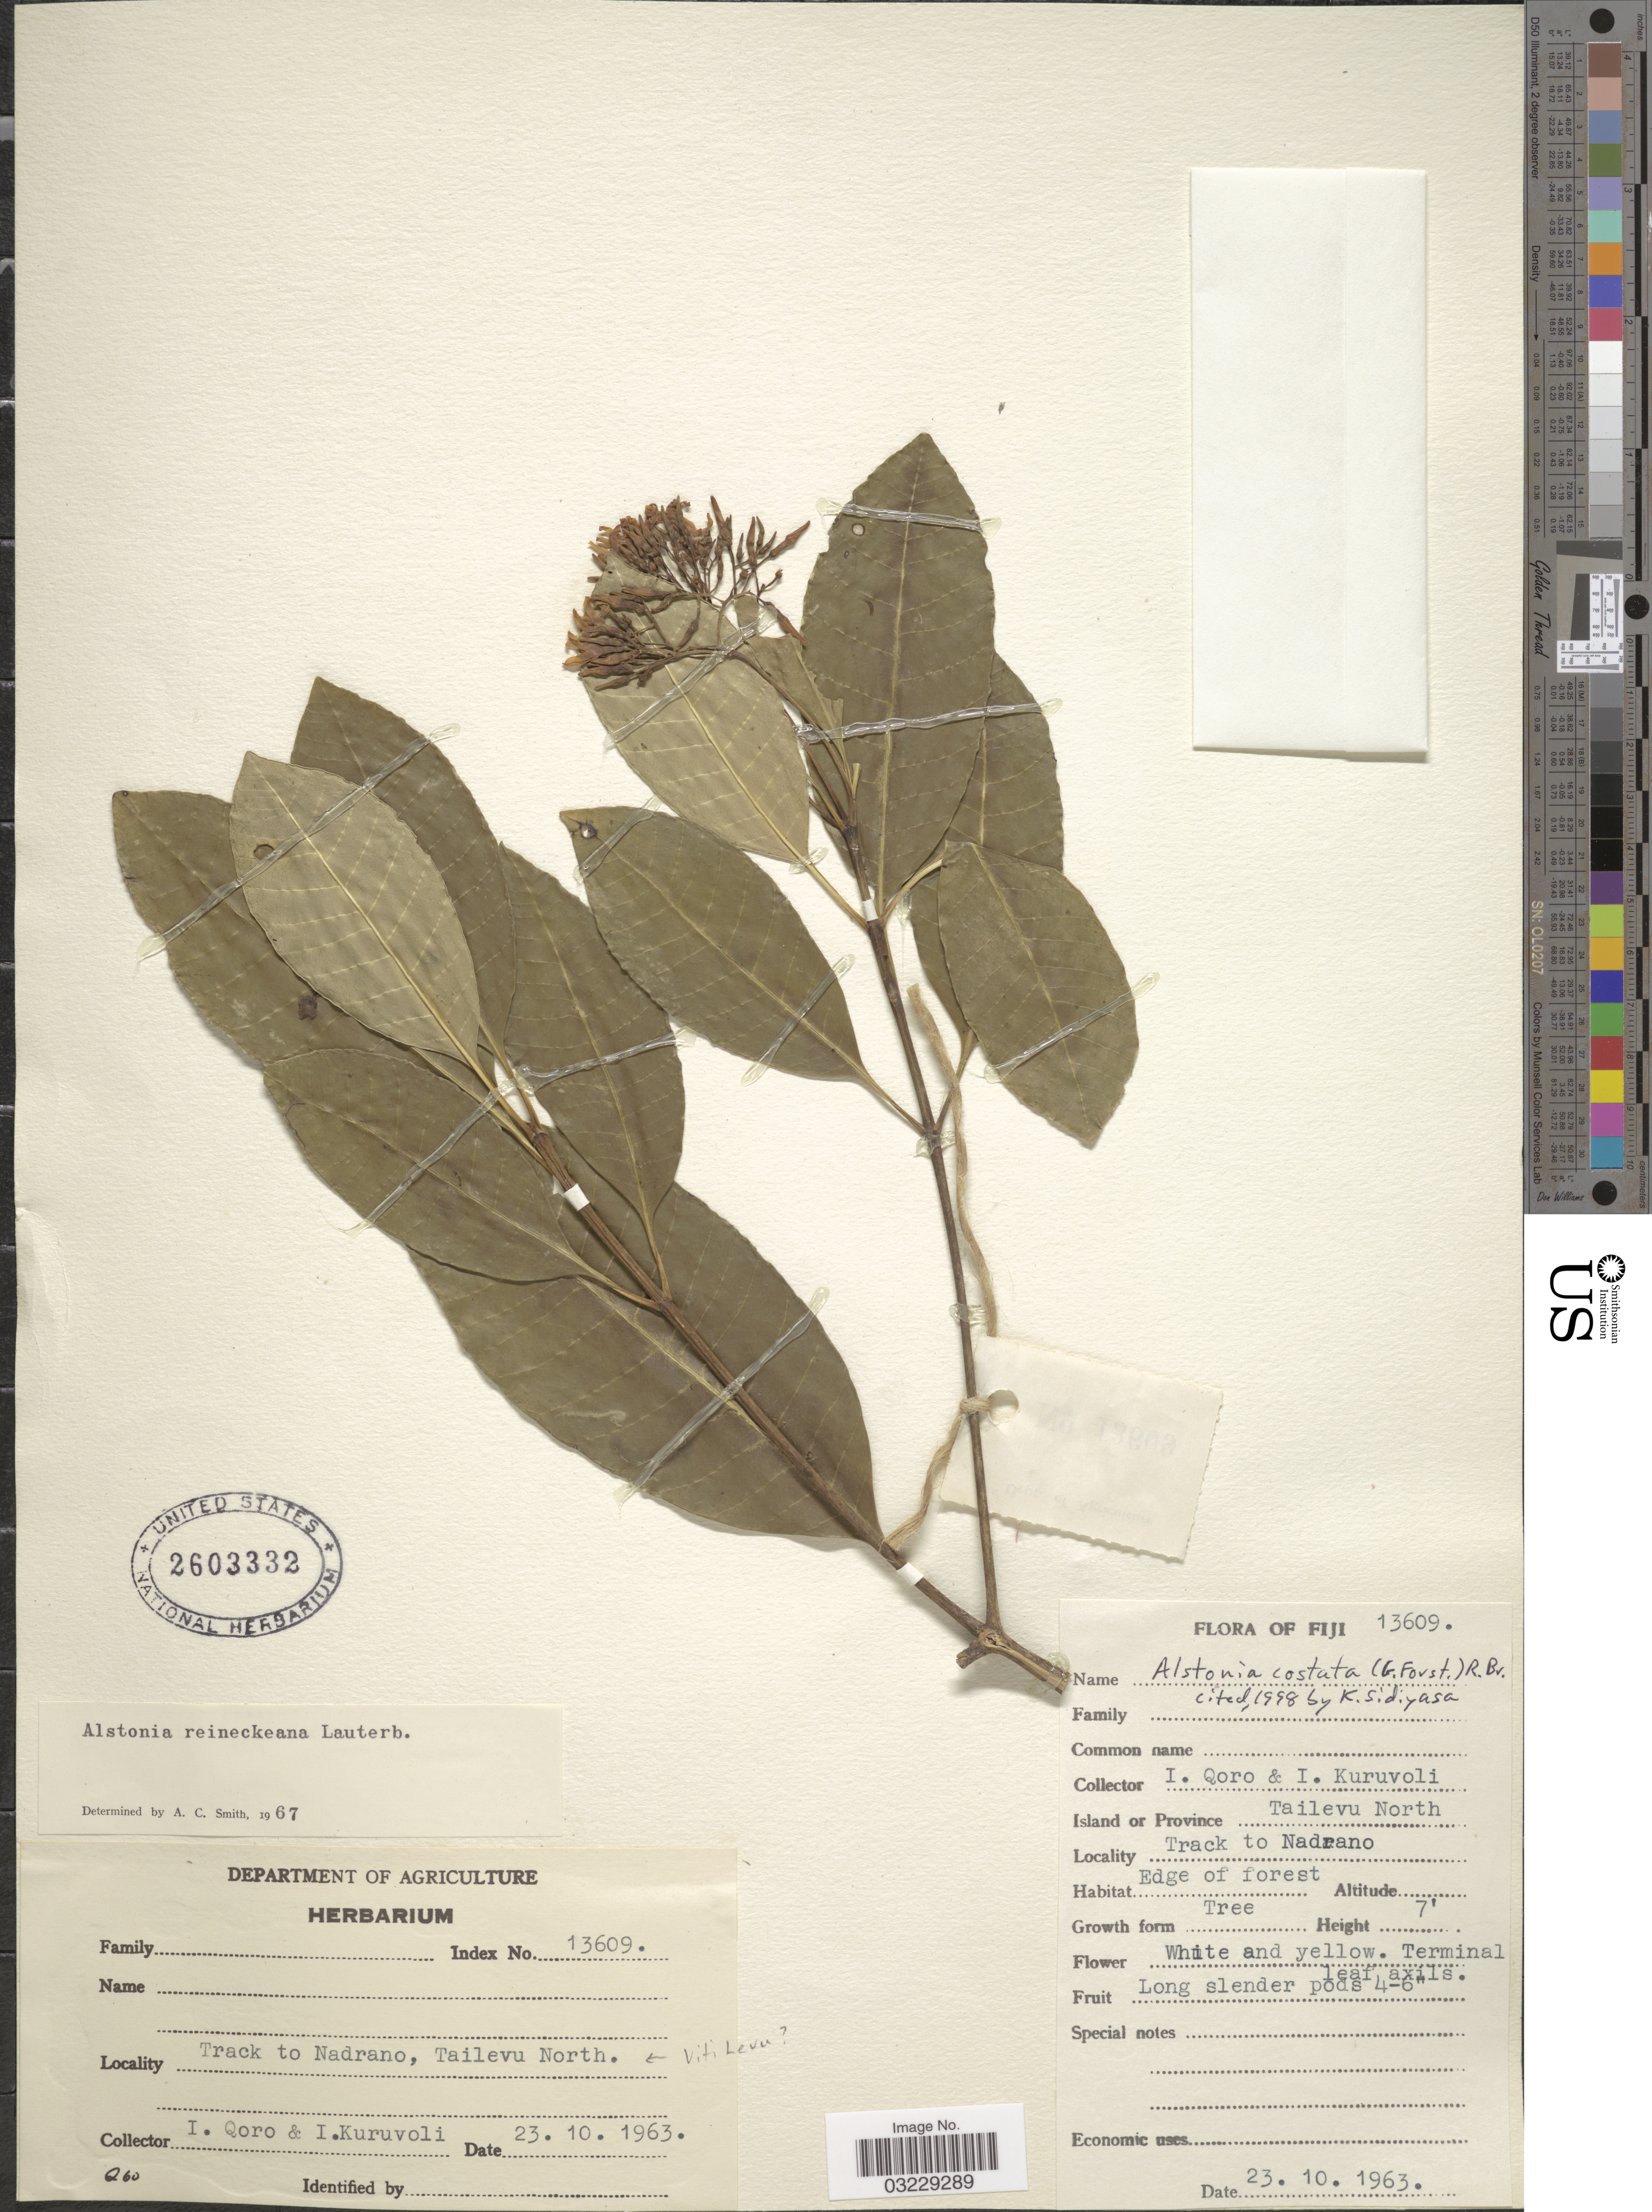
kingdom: Plantae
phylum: Tracheophyta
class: Magnoliopsida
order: Gentianales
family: Apocynaceae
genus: Alstonia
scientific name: Alstonia costata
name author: (G. Forst.) R. Br.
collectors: I. Qoro & I. Kuruvoli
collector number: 13609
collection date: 1963-10-23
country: Fiji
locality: Track to Nadrano, Province Tailevu North. Viti Levu.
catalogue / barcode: US 2603332